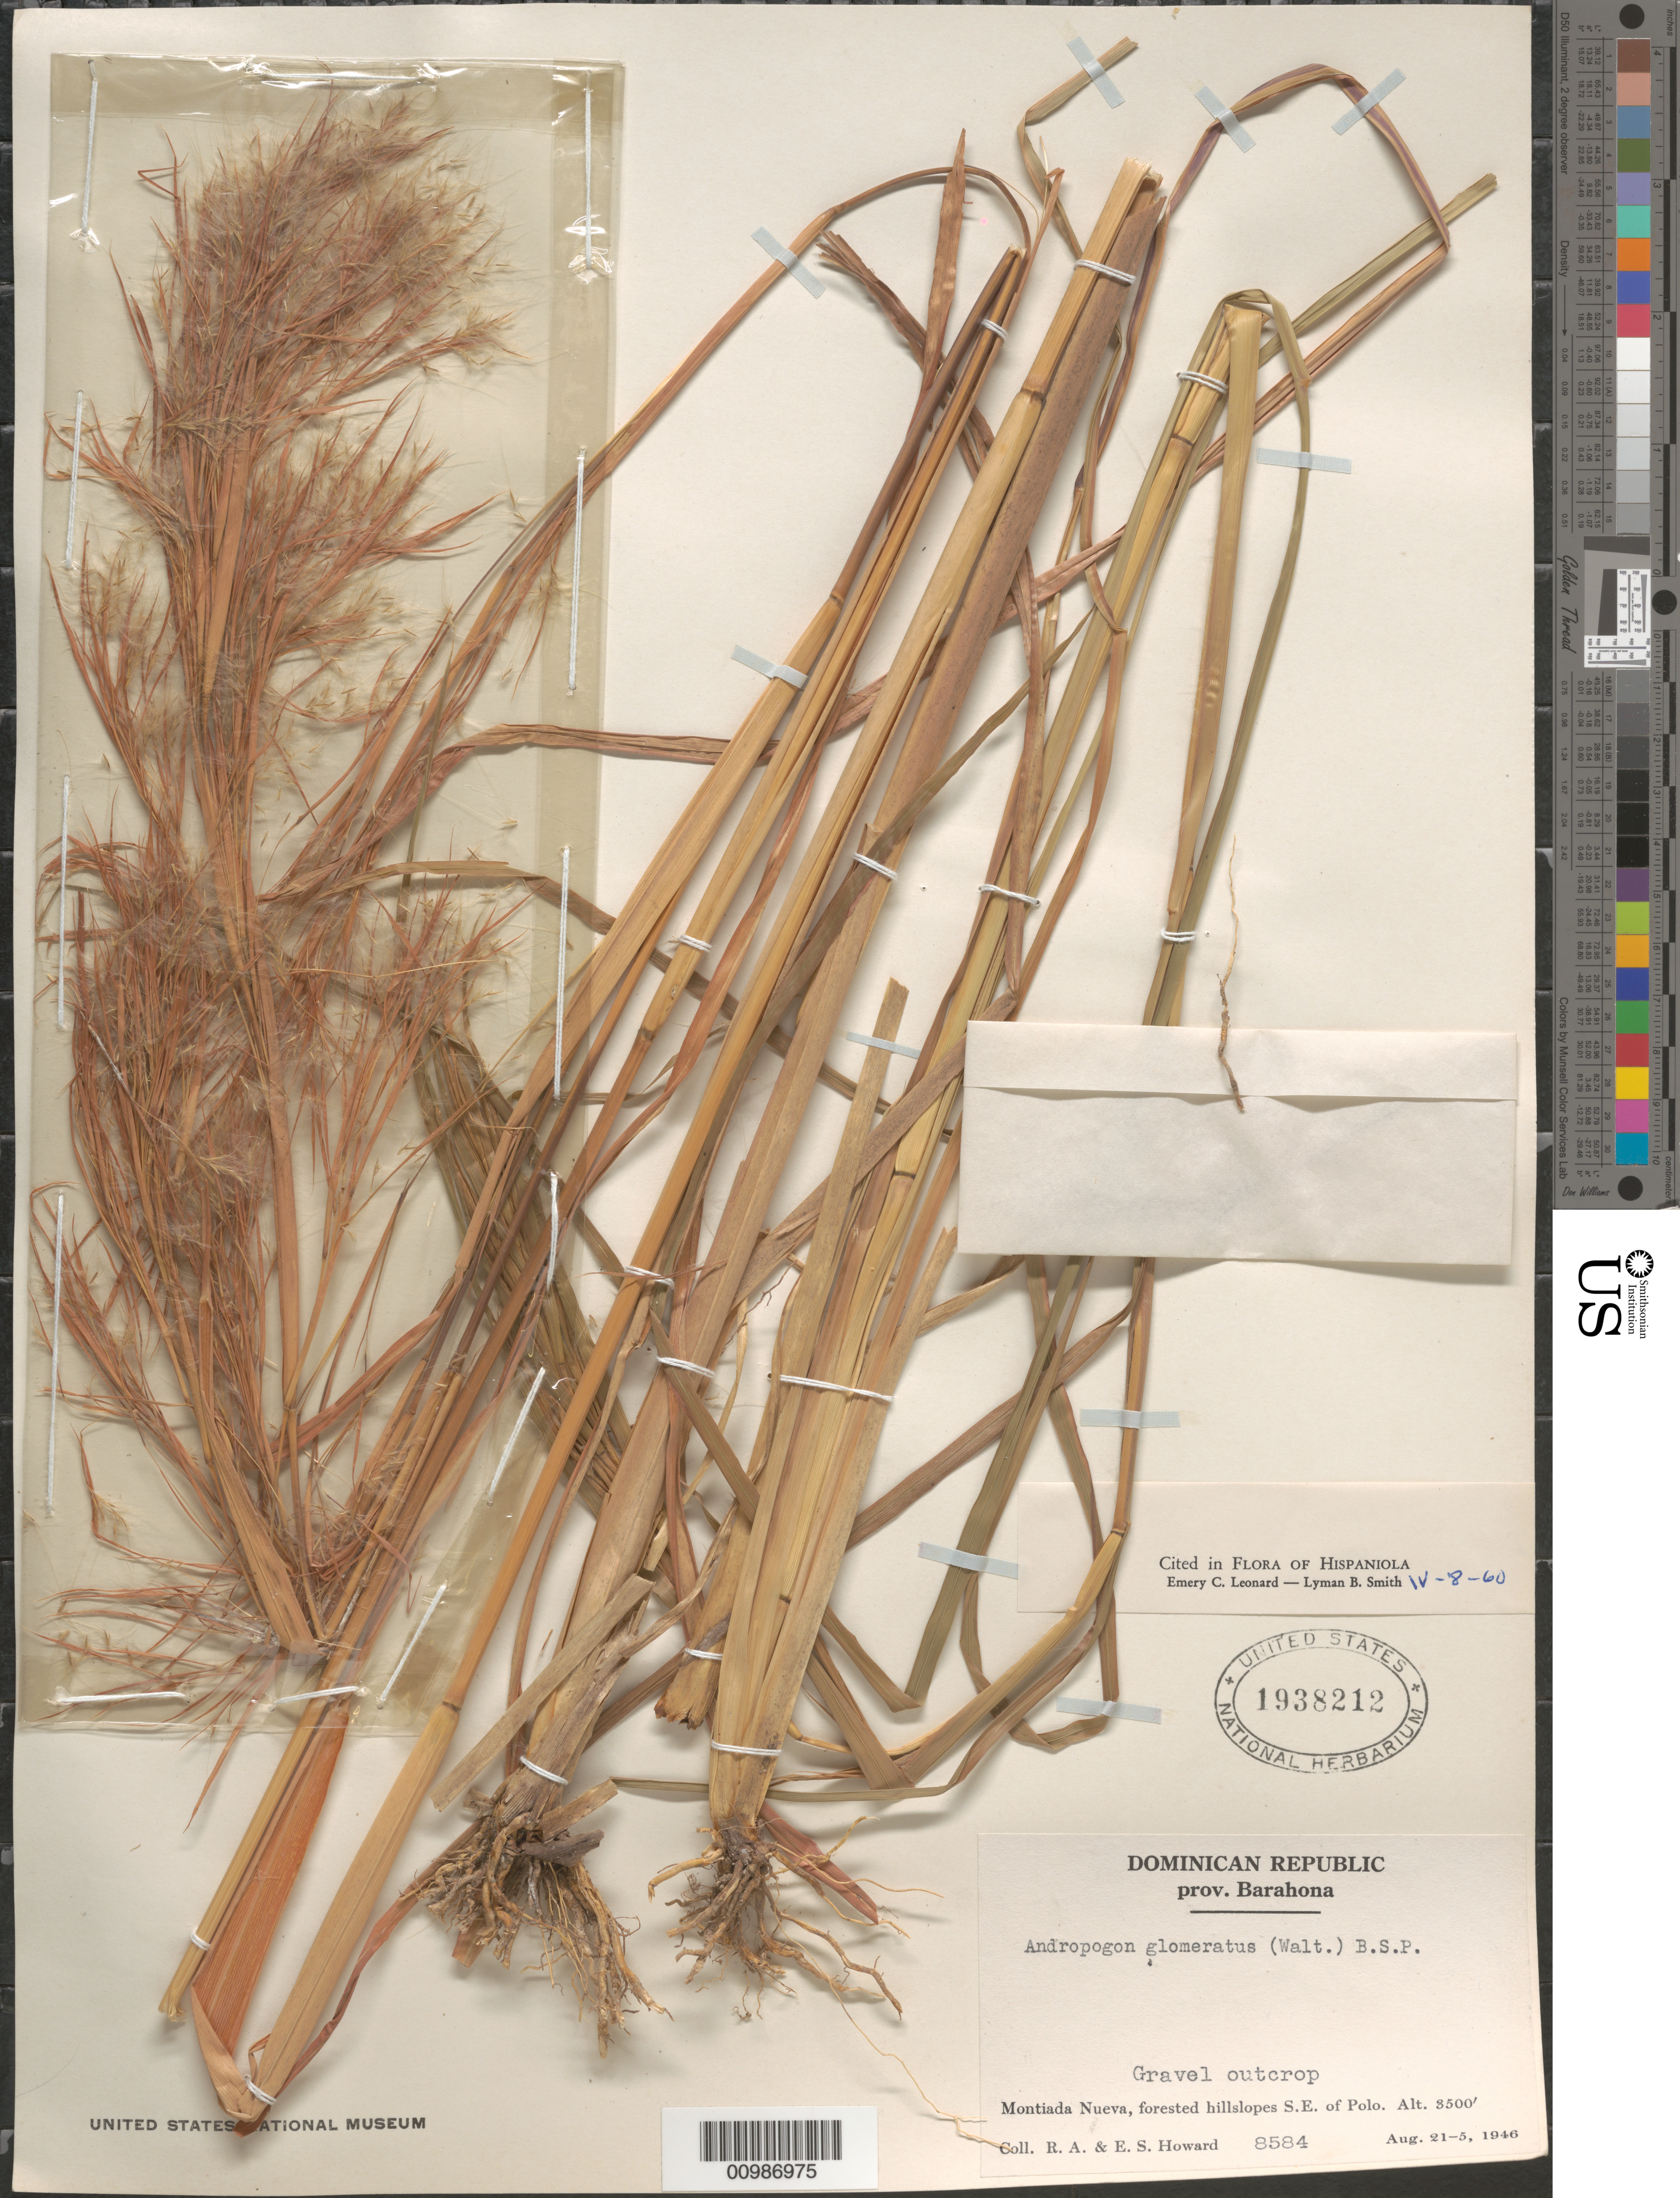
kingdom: Plantae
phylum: Tracheophyta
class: Liliopsida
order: Poales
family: Poaceae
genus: Andropogon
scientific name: Andropogon glomeratus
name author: (Walter) Britton, Stearns & Poggenb.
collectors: R. A. Howard & E. S. Howard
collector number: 8584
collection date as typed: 21 Aug 1946 to25 Aug 1946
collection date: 1946-08-21/1946-08-25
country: Dominican Republic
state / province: Barahona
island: Hispaniola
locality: Montiada Nueva, S.E. of Polo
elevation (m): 1067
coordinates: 0 N, 0 E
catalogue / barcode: US 1938212